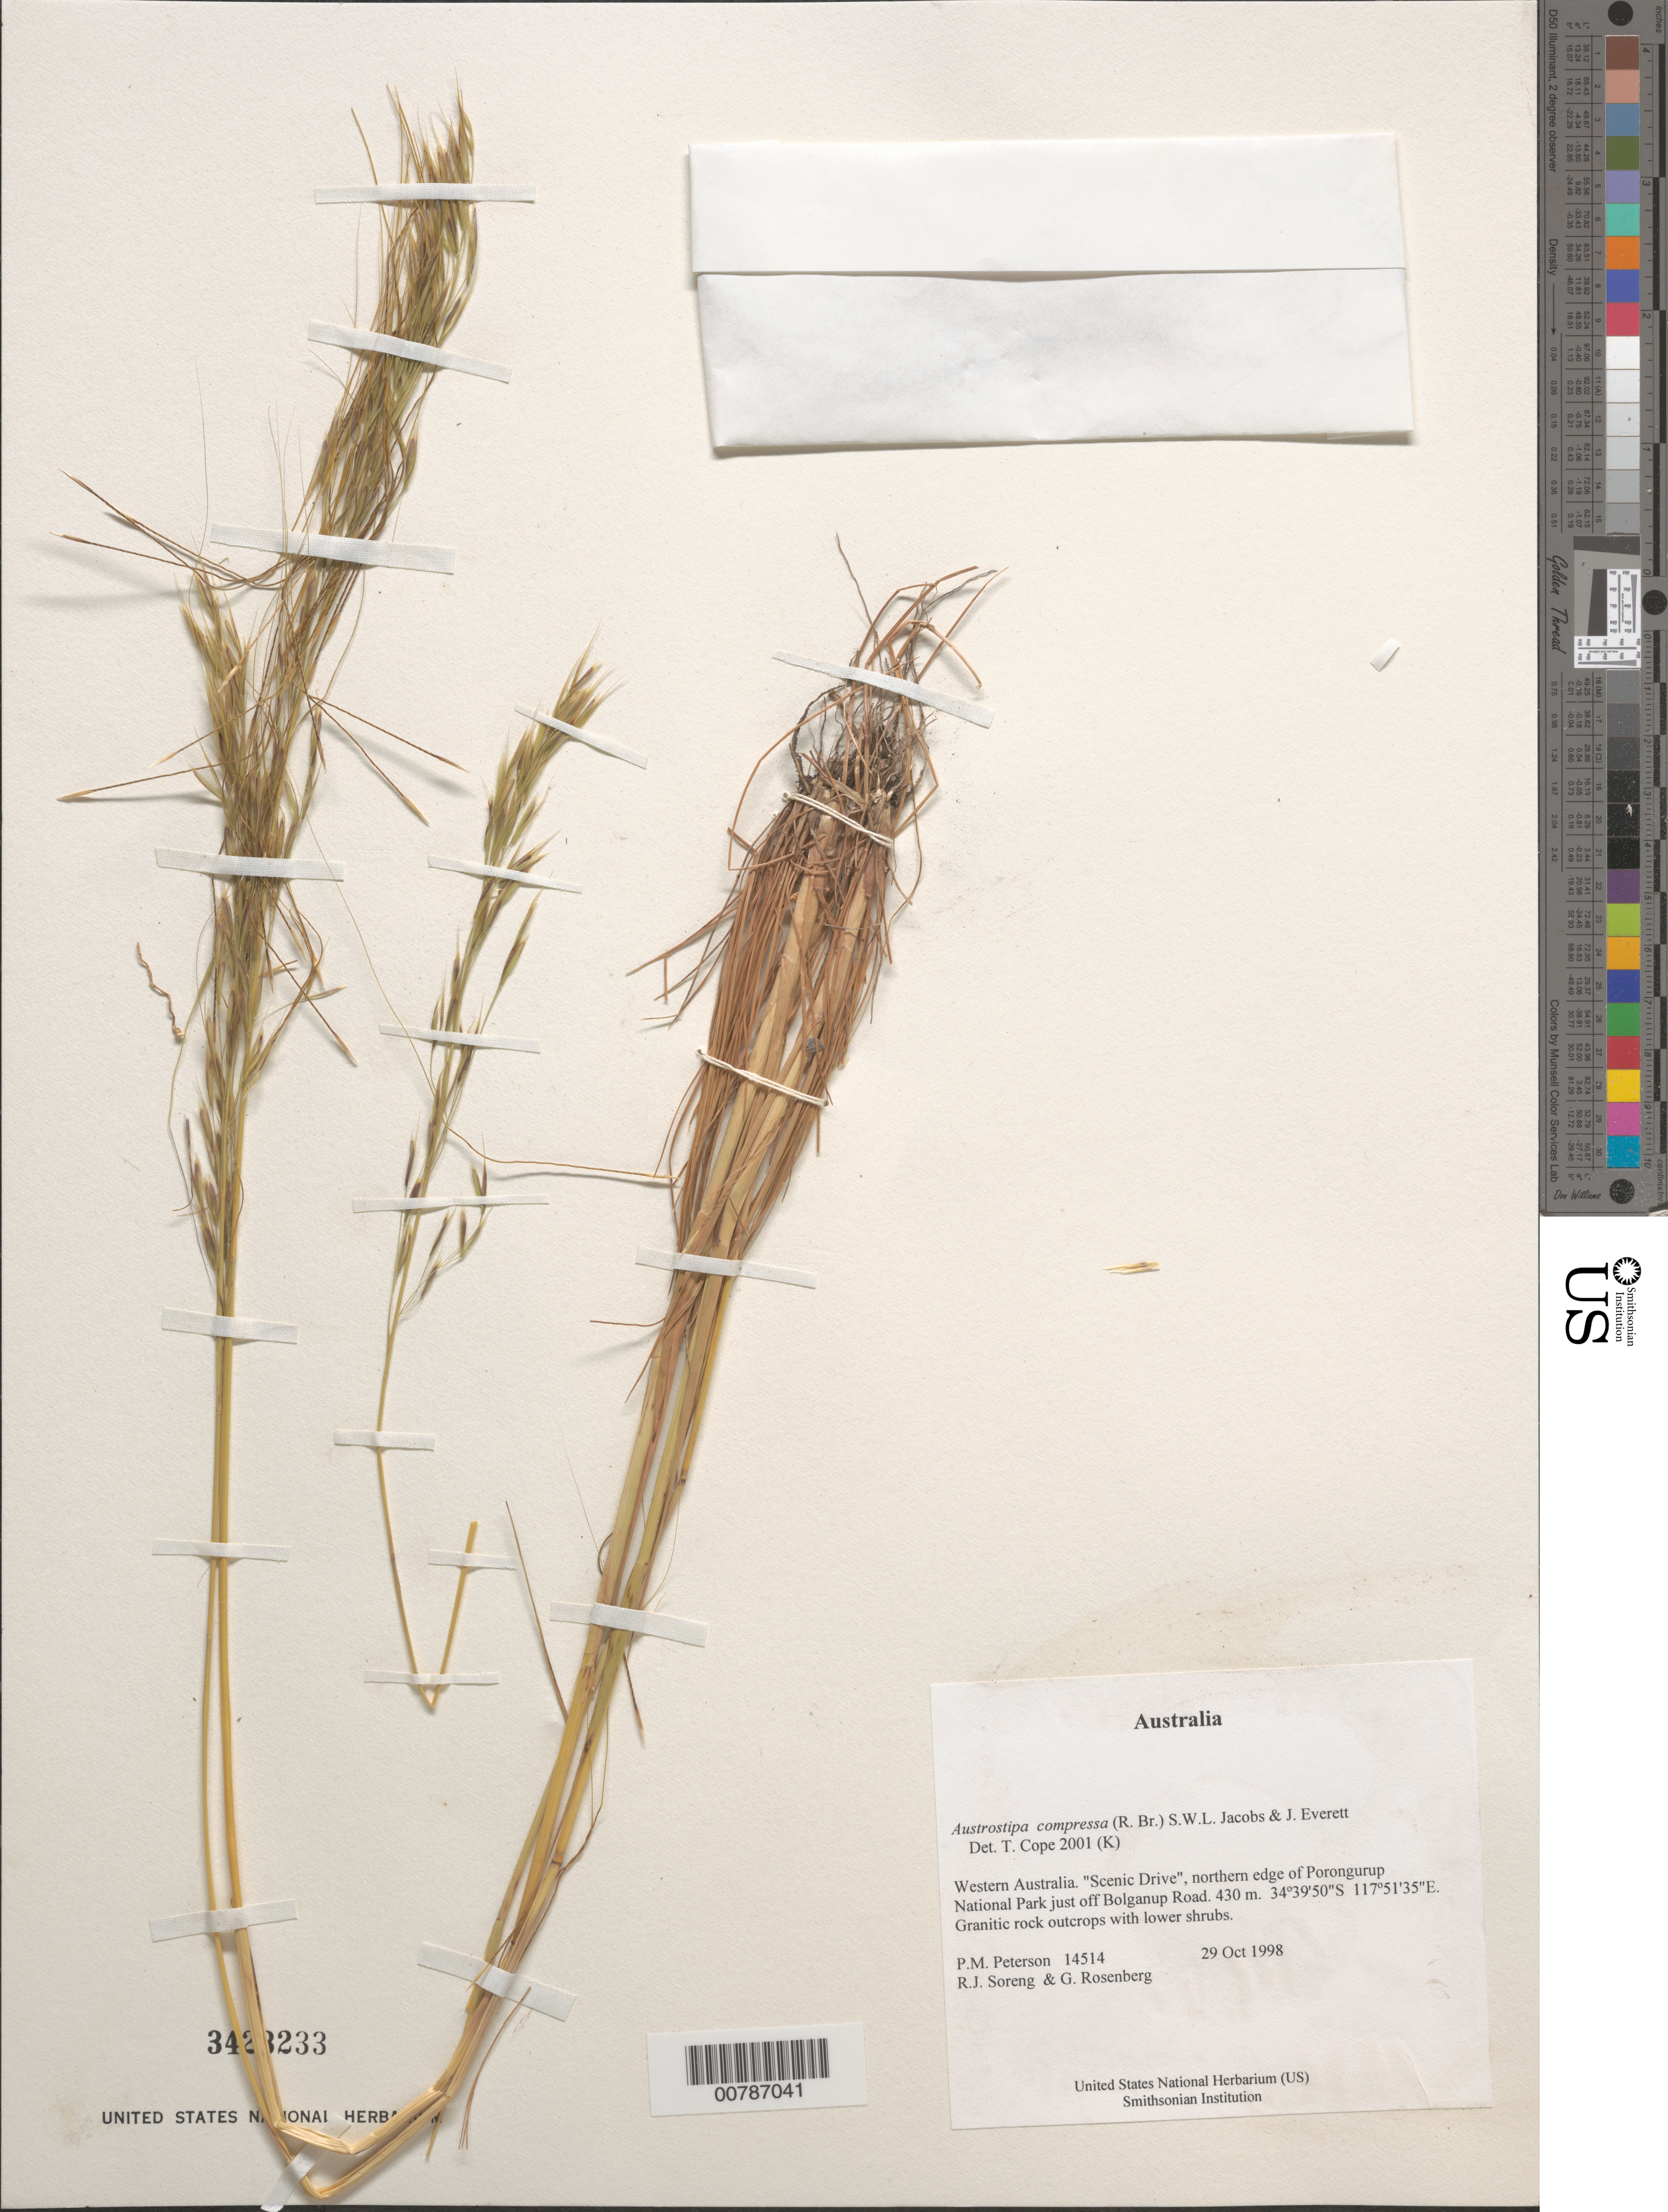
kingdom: Plantae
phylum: Tracheophyta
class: Liliopsida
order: Poales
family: Poaceae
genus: Austrostipa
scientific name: Austrostipa compressa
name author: (R. Br.) S.W.L. Jacobs & J. Everett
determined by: Cope, T. A.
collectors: P. M. Peterson, R. J. Soreng & G. Rosenberg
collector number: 14514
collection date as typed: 29 Oct 1998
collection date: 1998-10-29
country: Australia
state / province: Western Australia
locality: Scenic Drive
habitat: Granitic rock outcrops with lower shrubs.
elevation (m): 430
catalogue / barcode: US 3423233